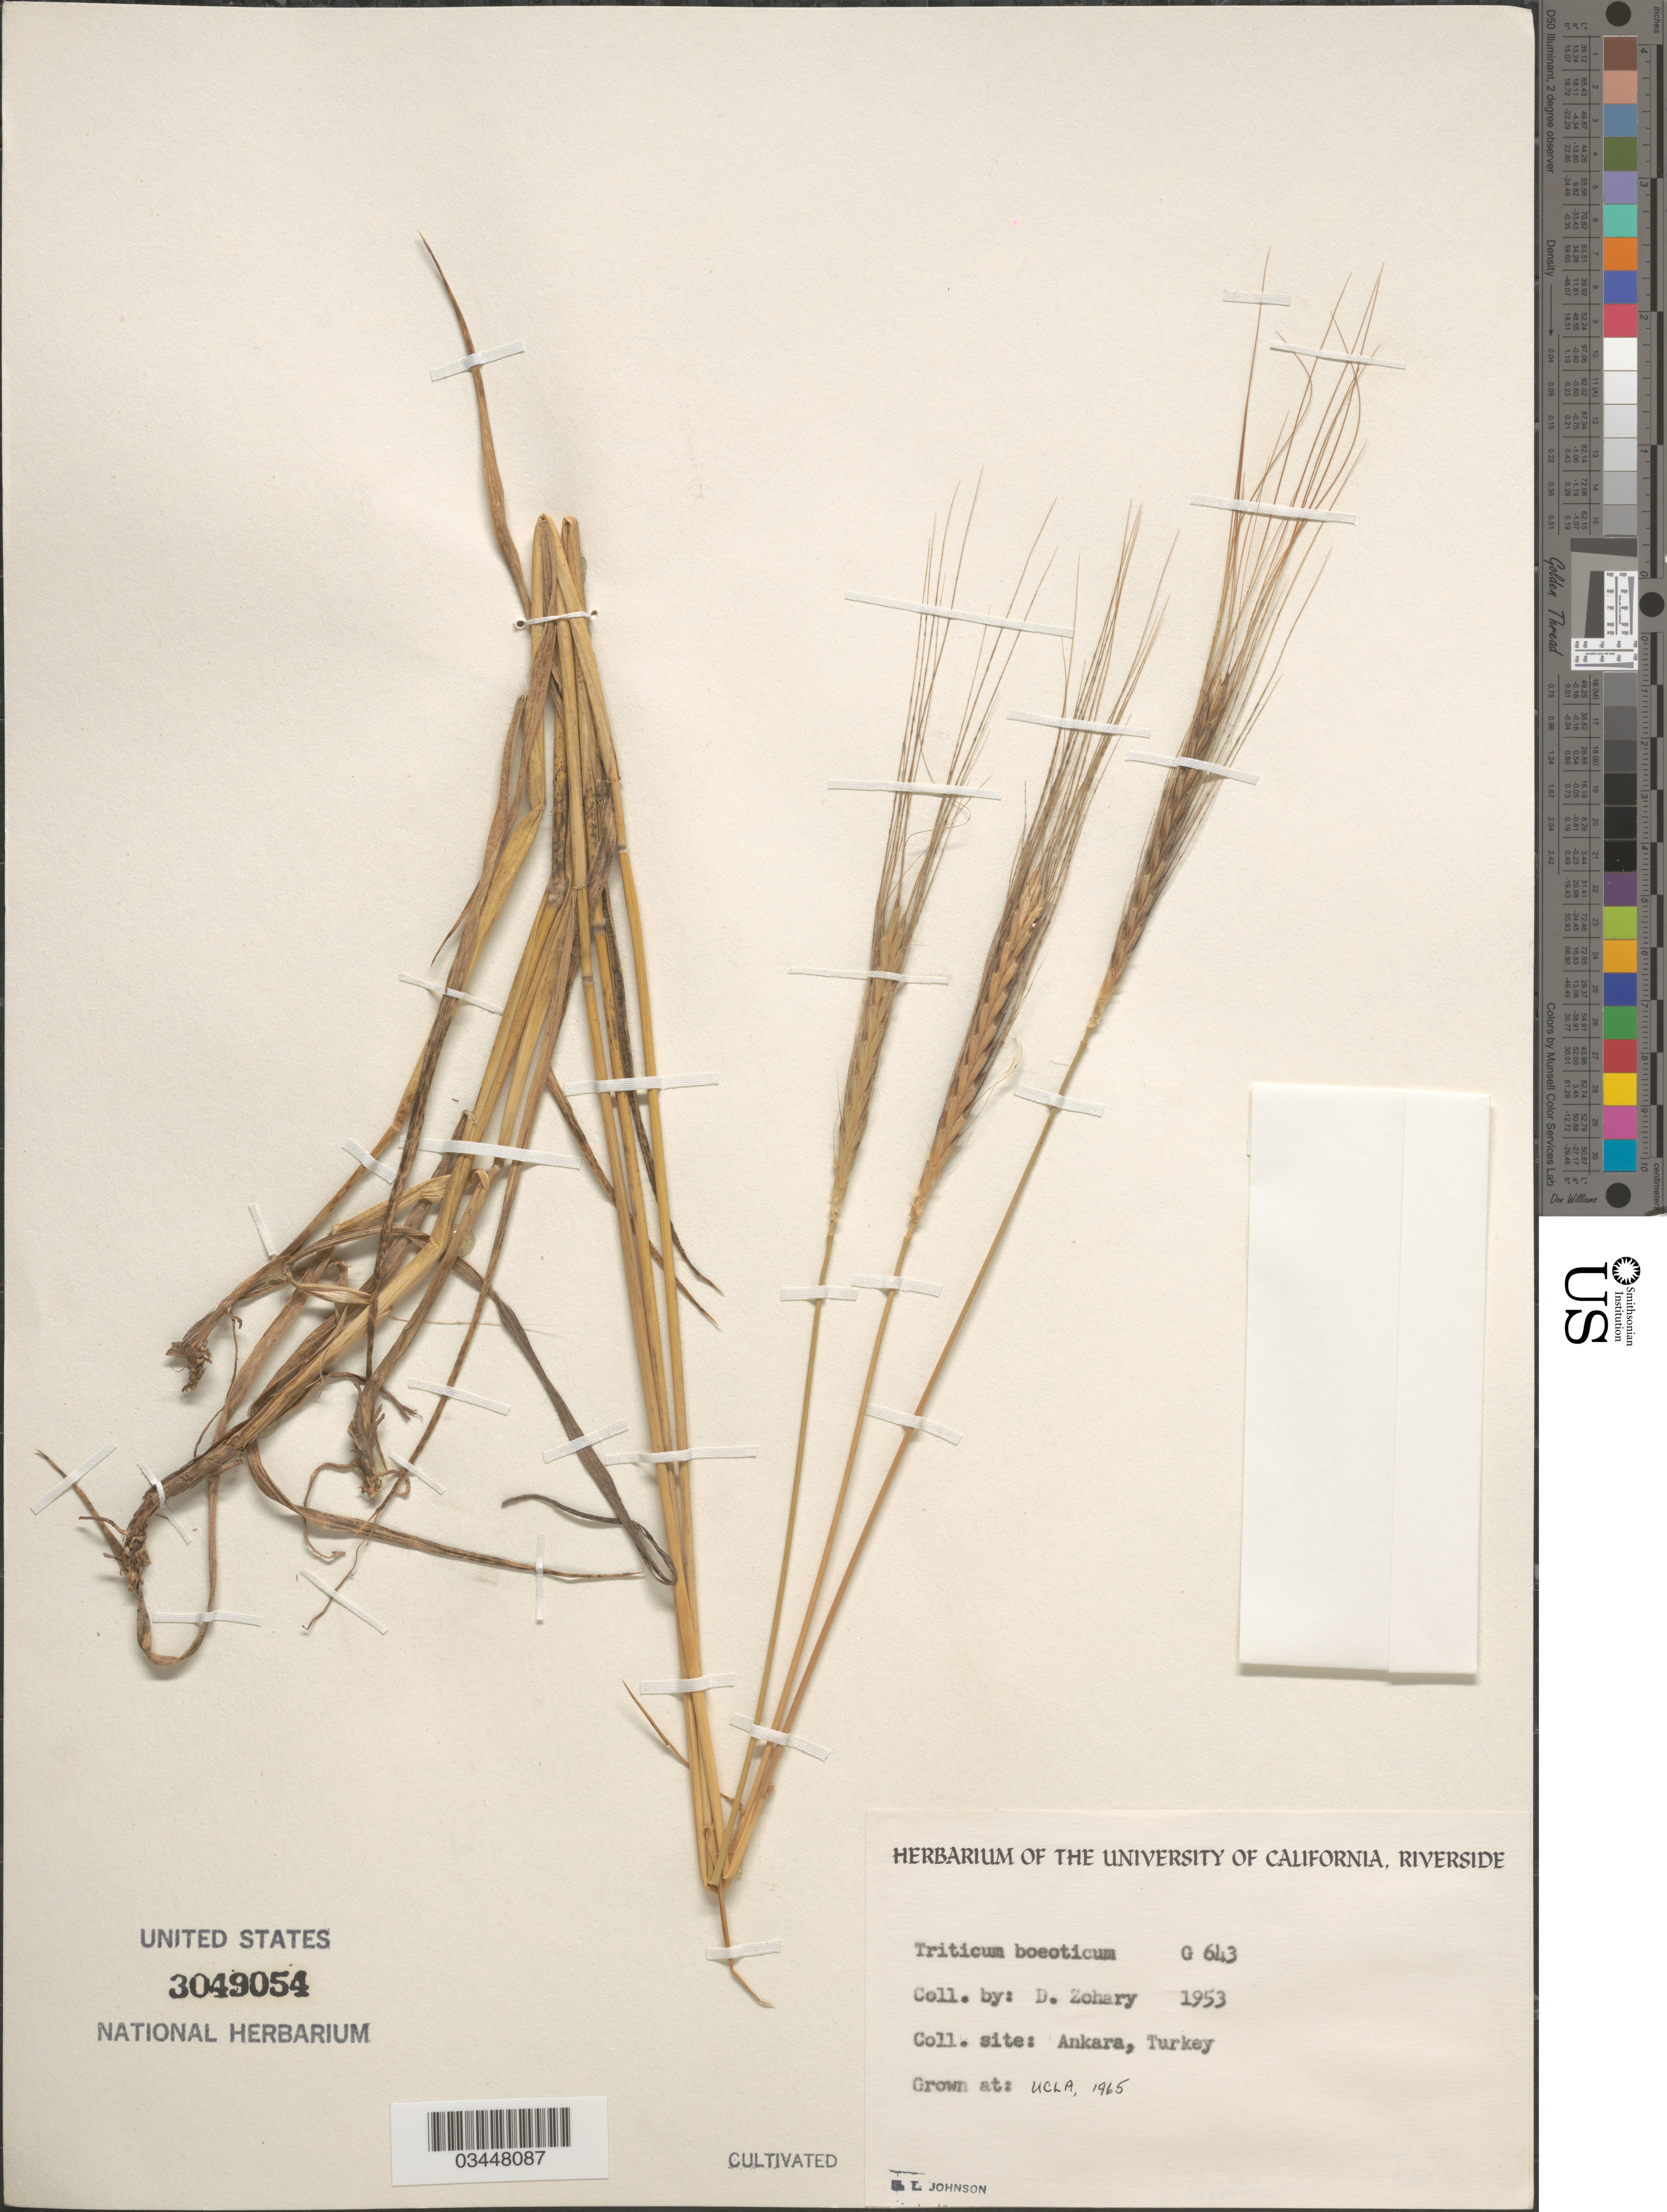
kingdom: Plantae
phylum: Tracheophyta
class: Liliopsida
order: Poales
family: Poaceae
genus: Triticum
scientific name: Triticum boeoticum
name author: Boiss.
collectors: B. Johnson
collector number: G643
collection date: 1965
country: United States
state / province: California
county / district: Los Angeles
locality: UCLA.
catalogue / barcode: US 3049054